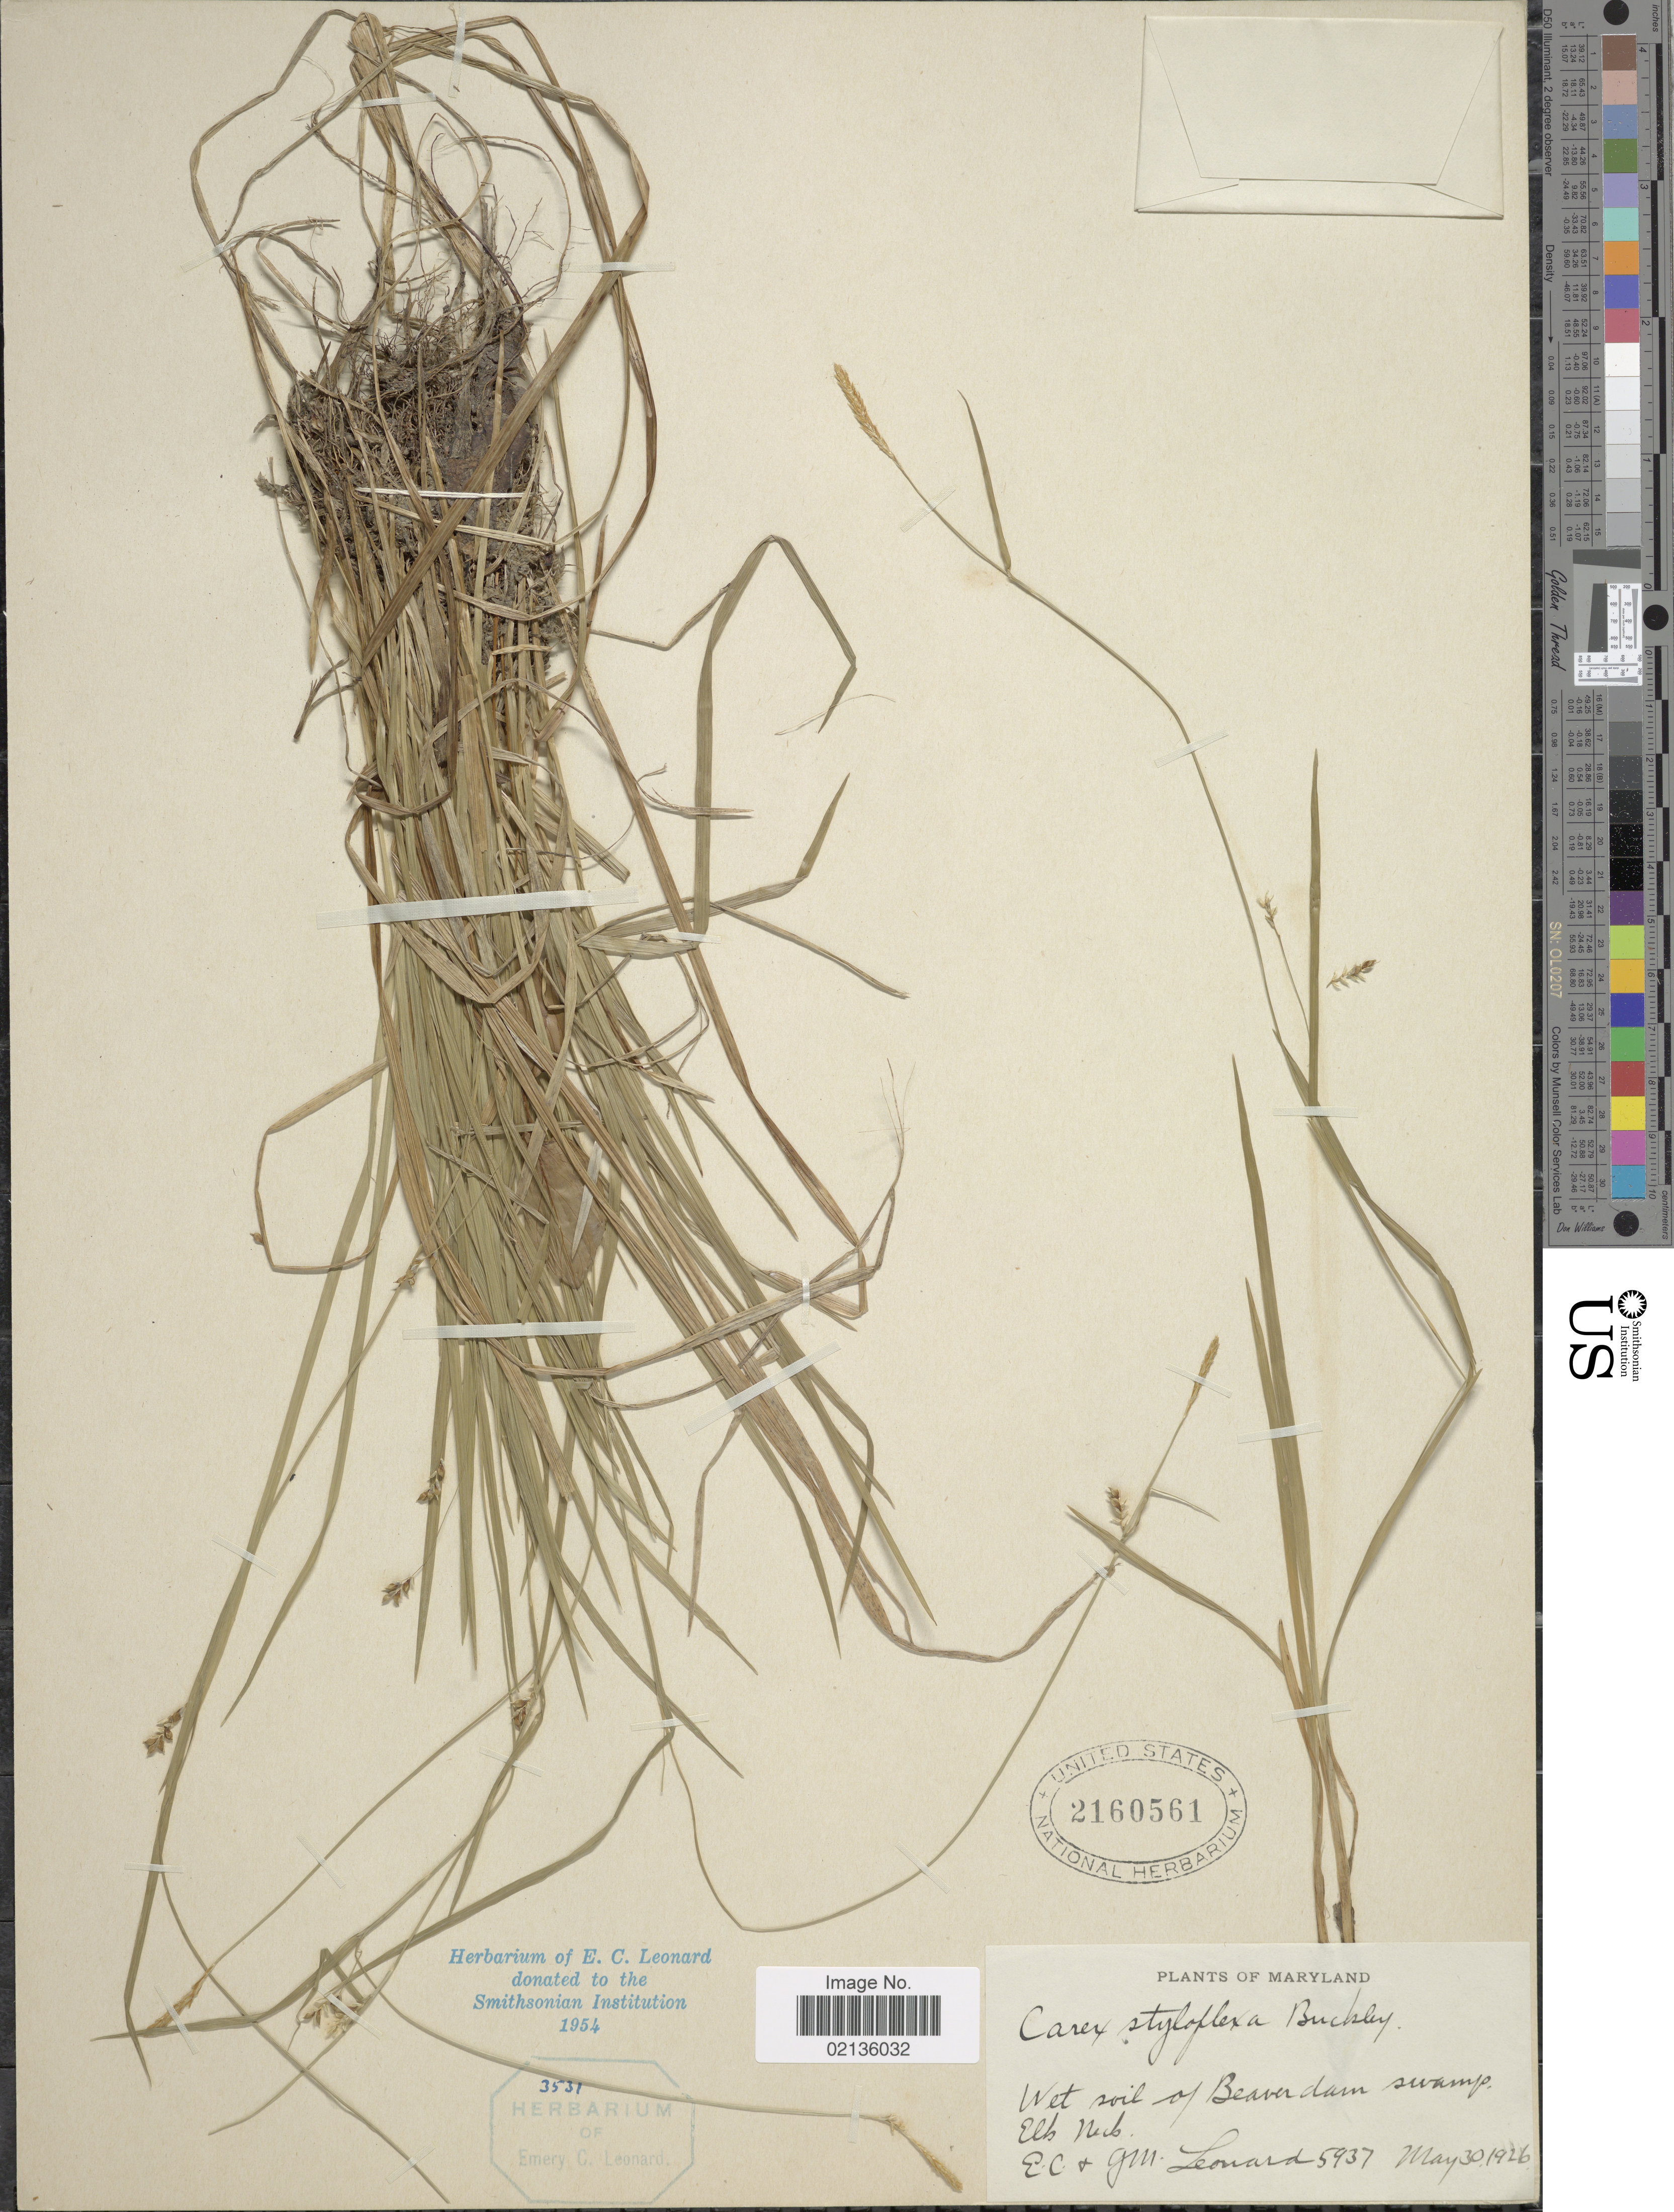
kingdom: Plantae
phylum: Tracheophyta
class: Liliopsida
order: Poales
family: Cyperaceae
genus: Carex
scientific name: Carex styloflexa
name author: Buckley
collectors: E. C. Leonard & G. M. Leonard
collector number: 5937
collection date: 1926-05-30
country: United States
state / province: Maryland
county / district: Cecil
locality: Wet soil of Beaverdam swamp, Elk Neck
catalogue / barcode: US 2160561